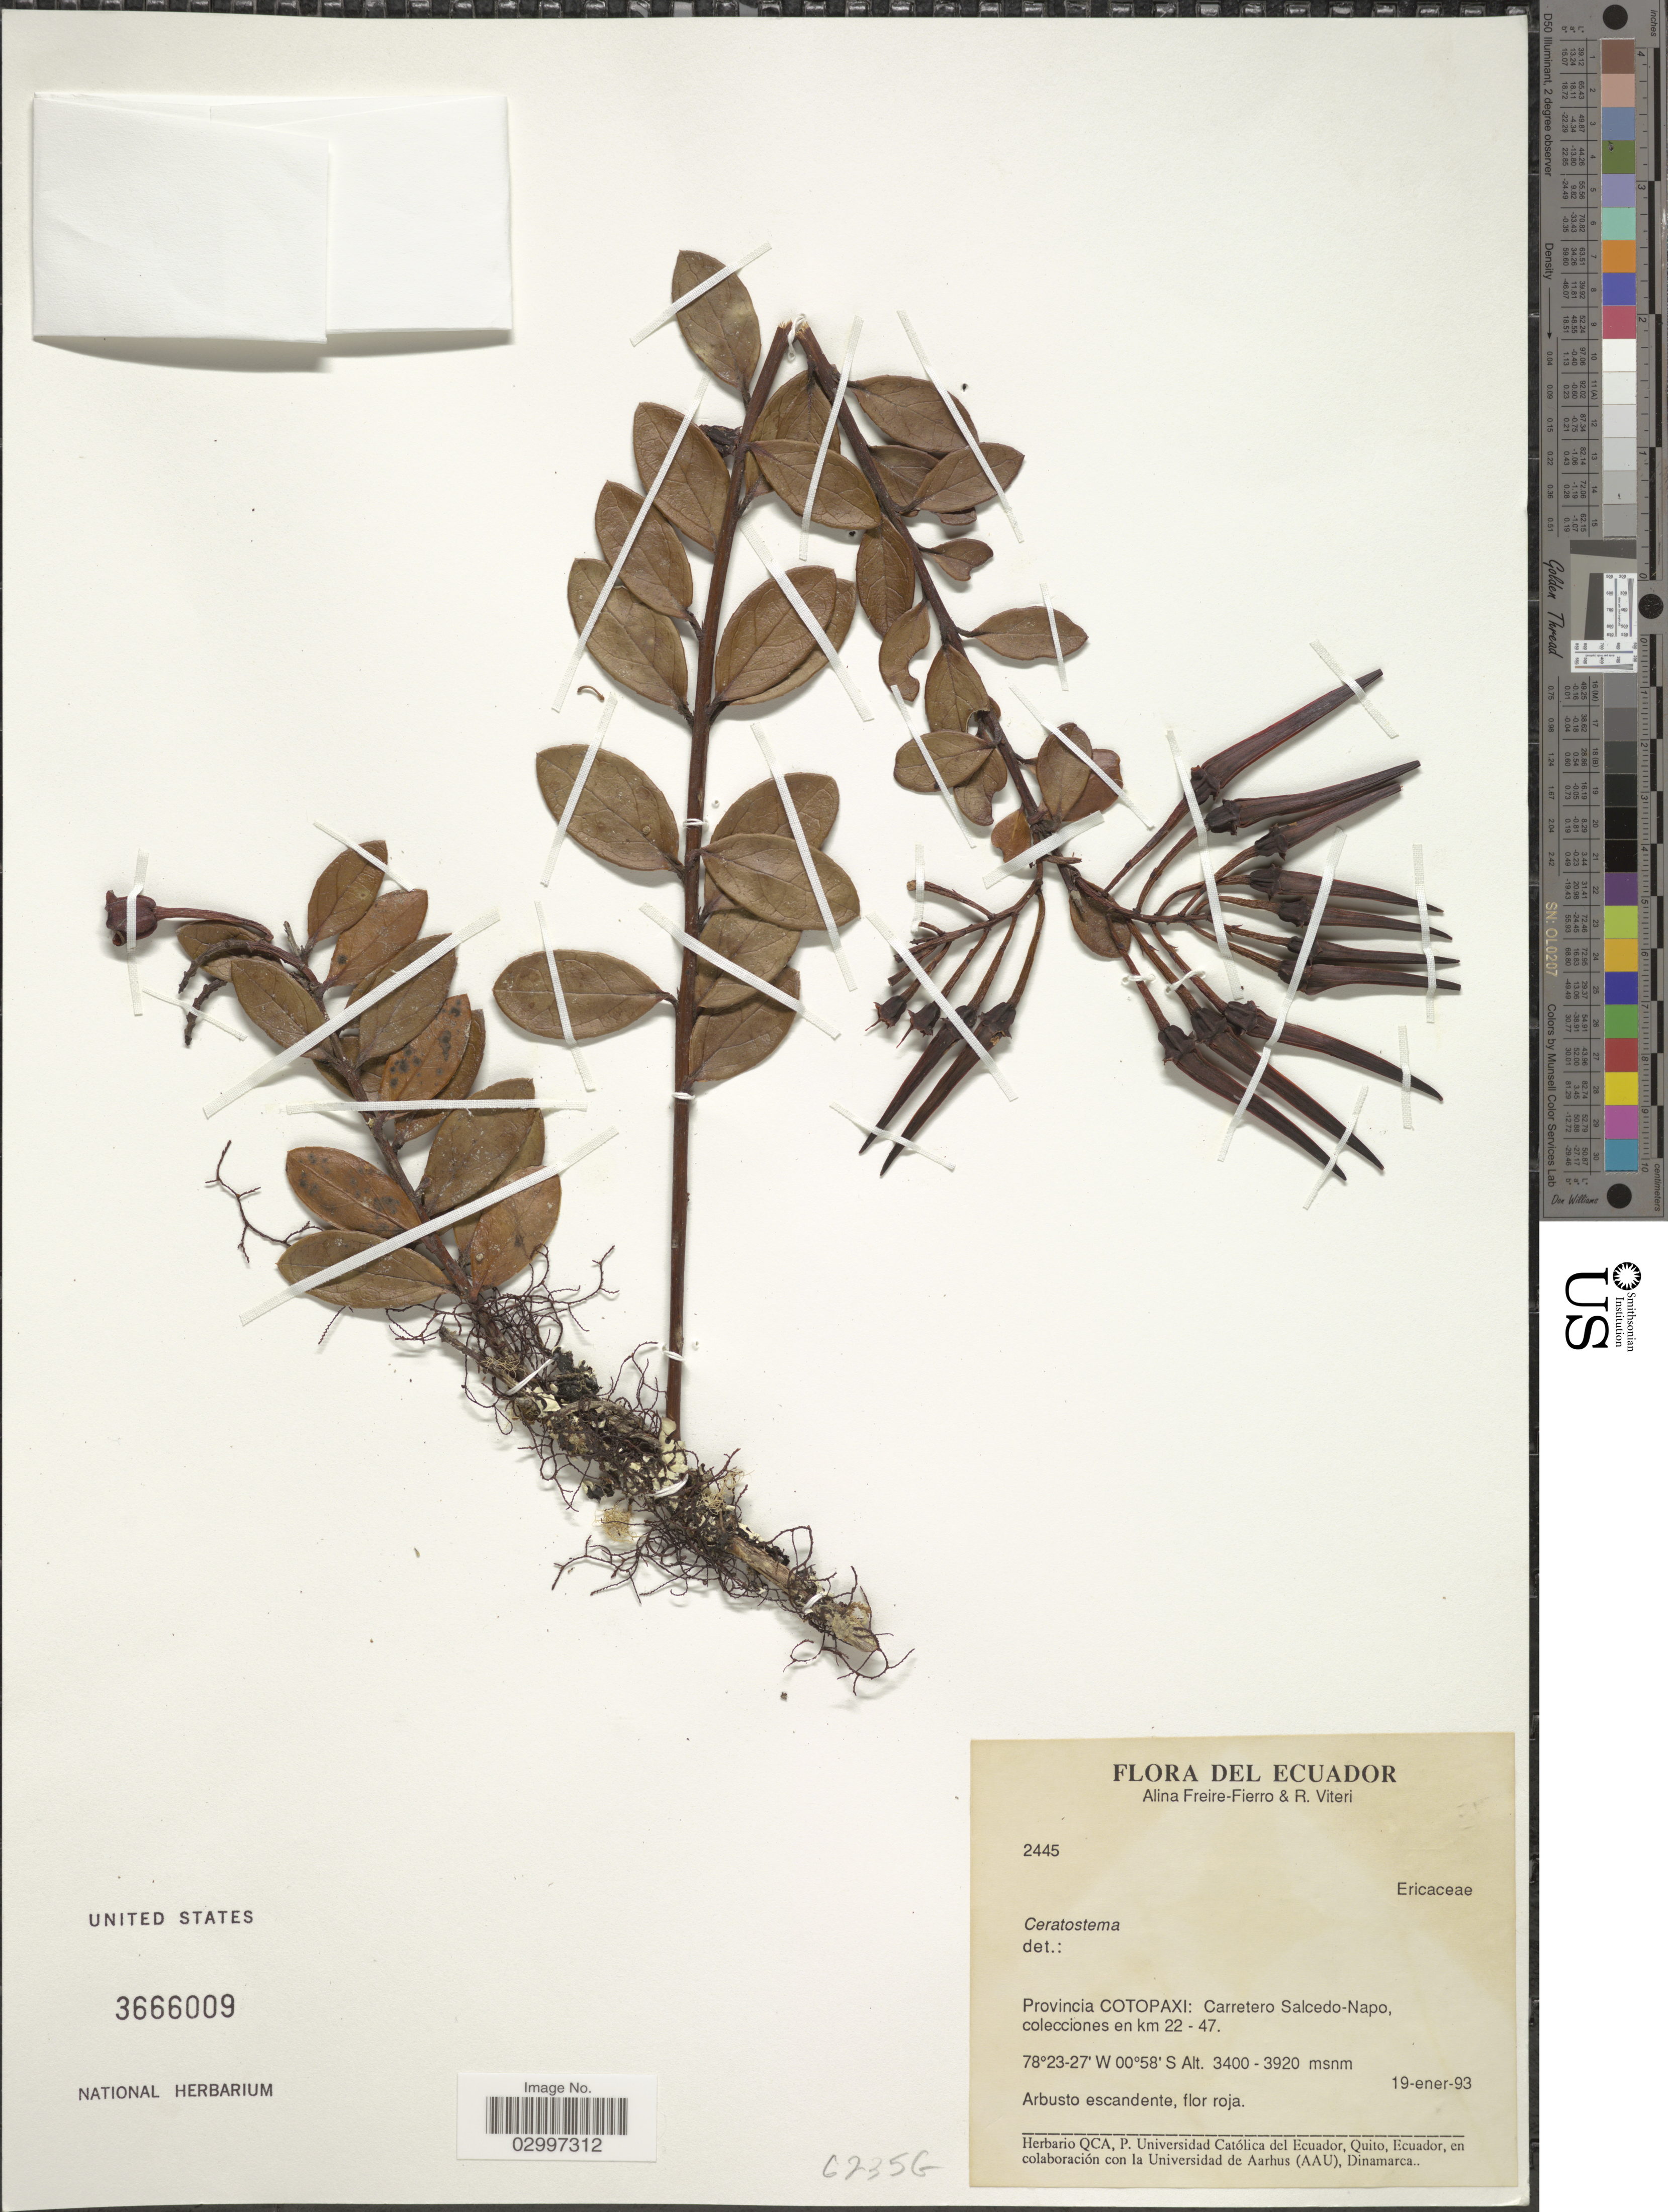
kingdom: Plantae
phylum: Tracheophyta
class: Magnoliopsida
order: Ericales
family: Ericaceae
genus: Ceratostema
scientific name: Ceratostema sp.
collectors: A. Freire-Fierro & R. Viteri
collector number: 2445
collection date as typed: Transcribed d/m/y: 19/1/93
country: Ecuador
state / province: Cotopaxi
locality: Carretero Salcedo-Napo, colecciones en km 22-47.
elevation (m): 3400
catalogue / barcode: US 3666009